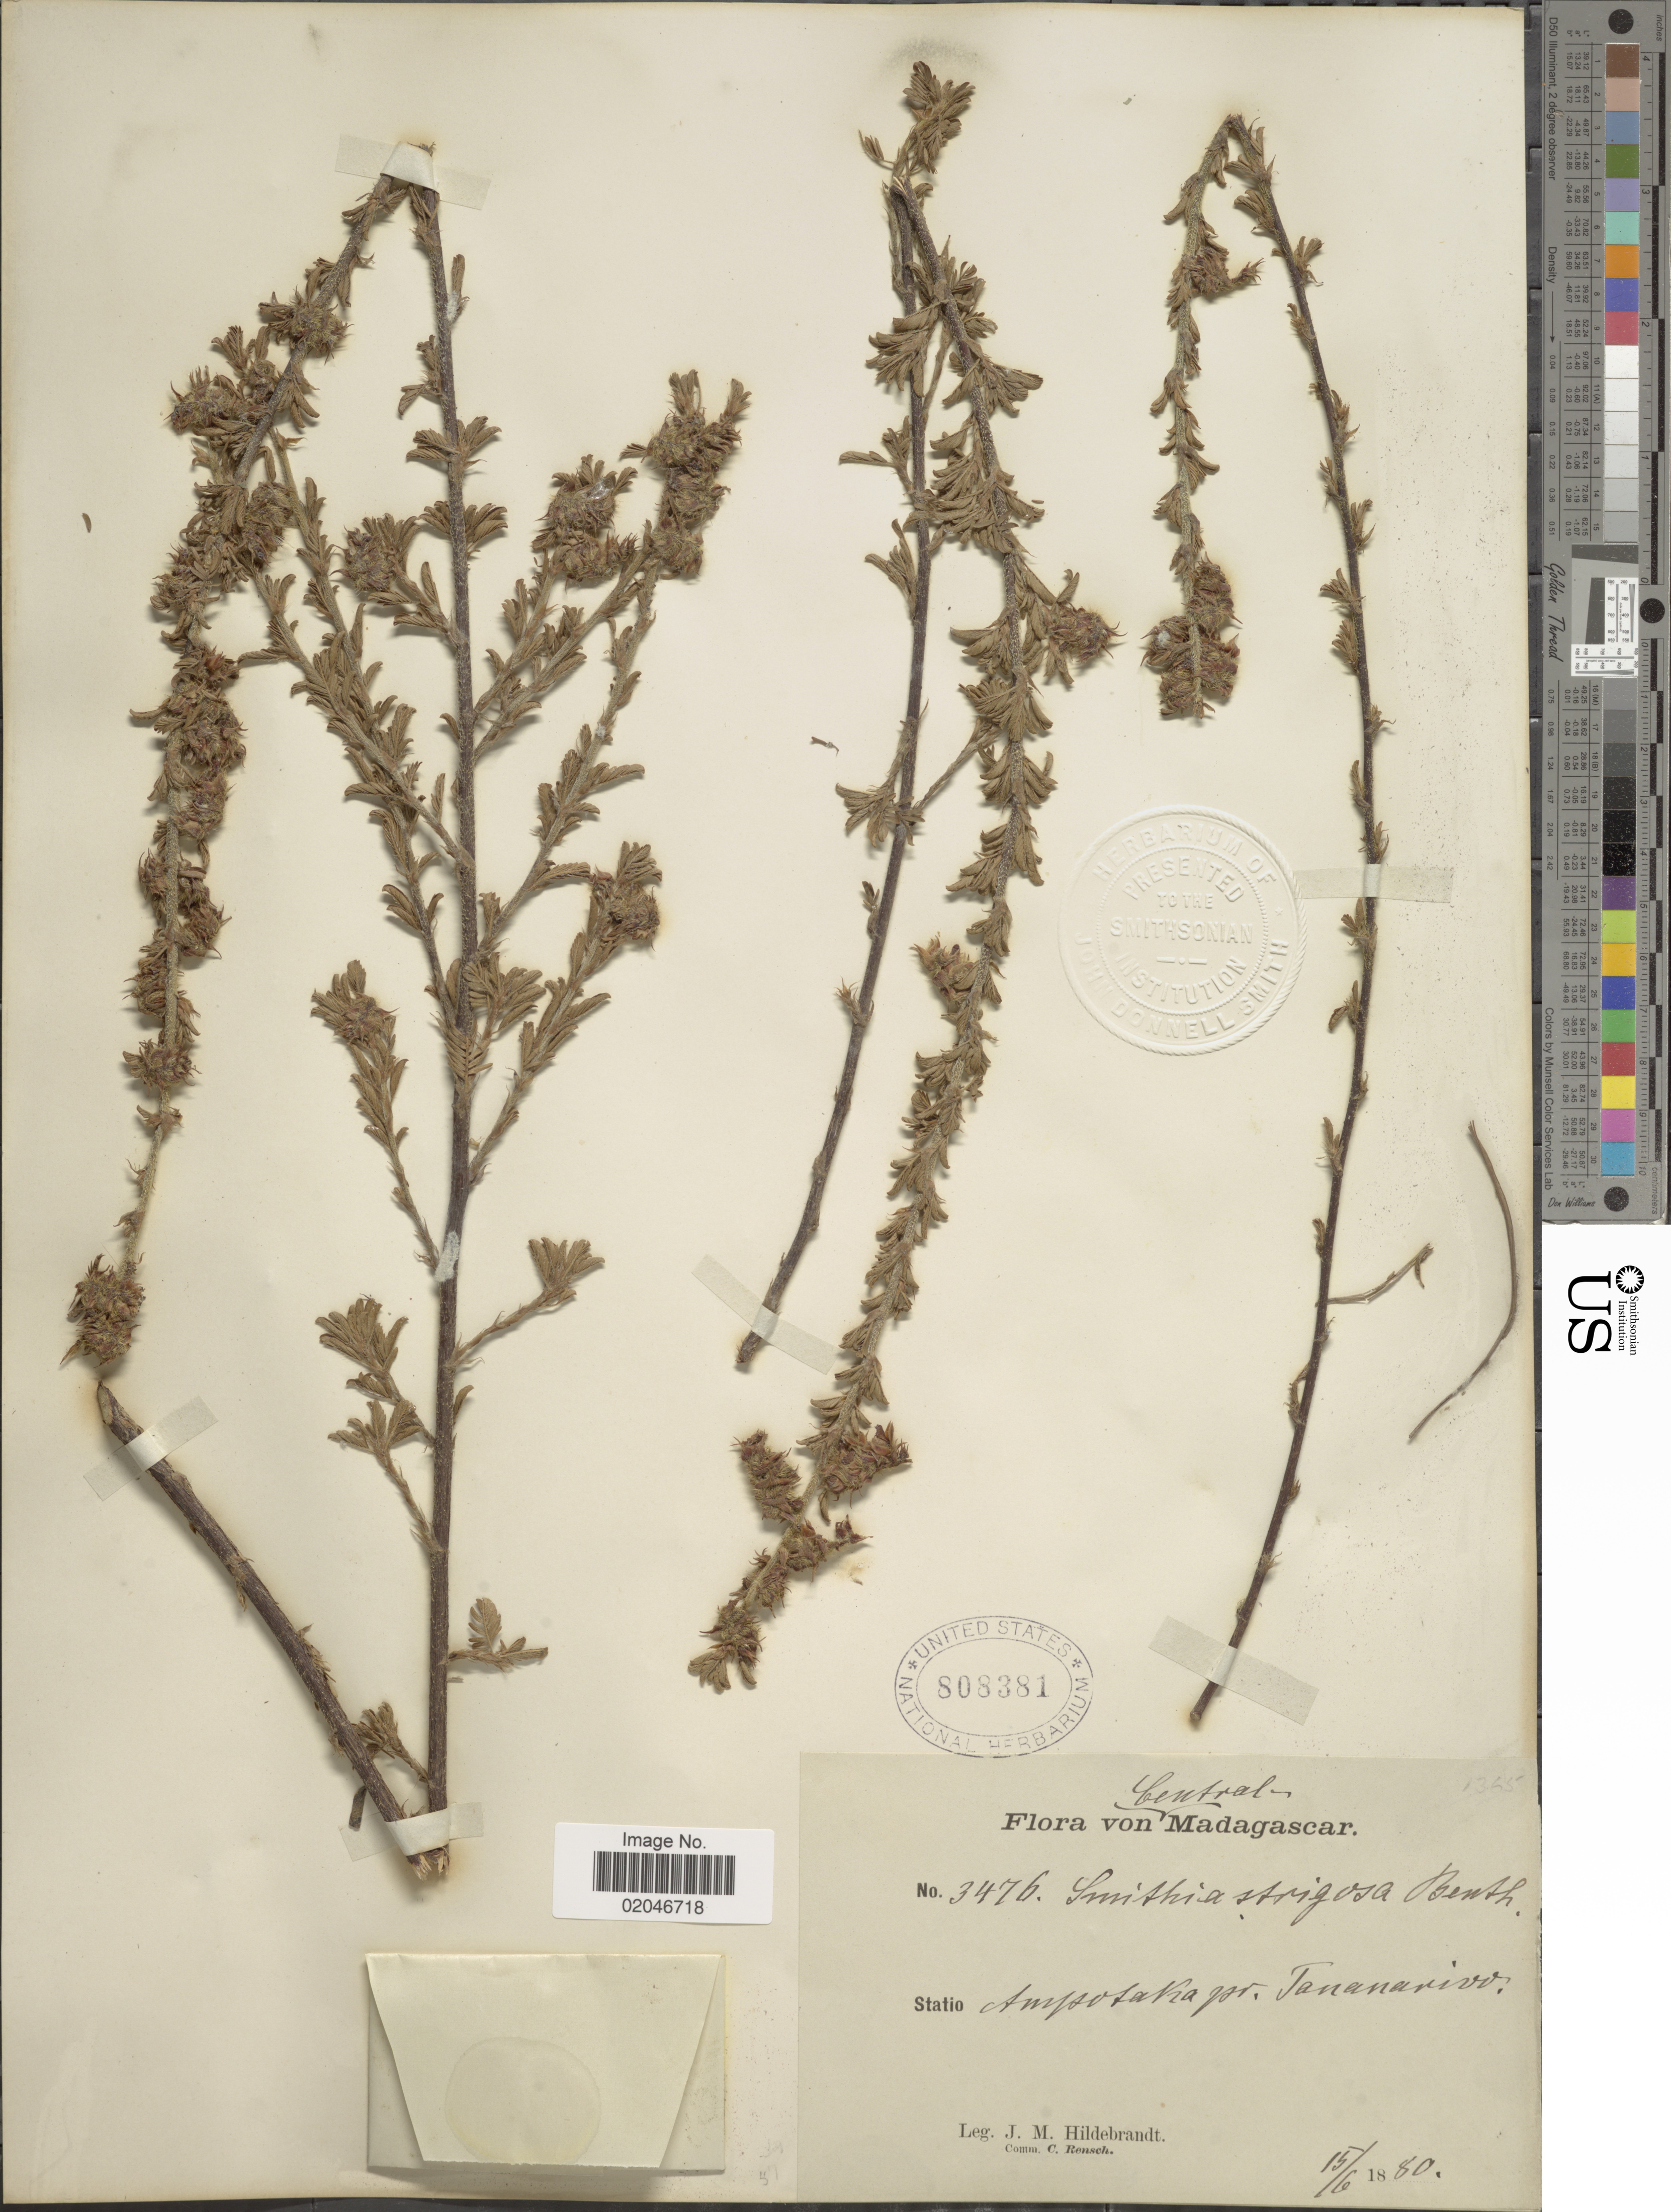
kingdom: Plantae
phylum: Tracheophyta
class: Magnoliopsida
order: Fabales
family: Fabaceae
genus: Kotschya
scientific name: Kotschya strigosa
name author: (Benth.) Dewit & P.A. Duvign.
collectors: J. Hildebrandt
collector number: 3476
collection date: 1880-06-15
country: Madagascar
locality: Central Madagscar, Ampostaka pr Tananarivo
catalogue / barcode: US 808381